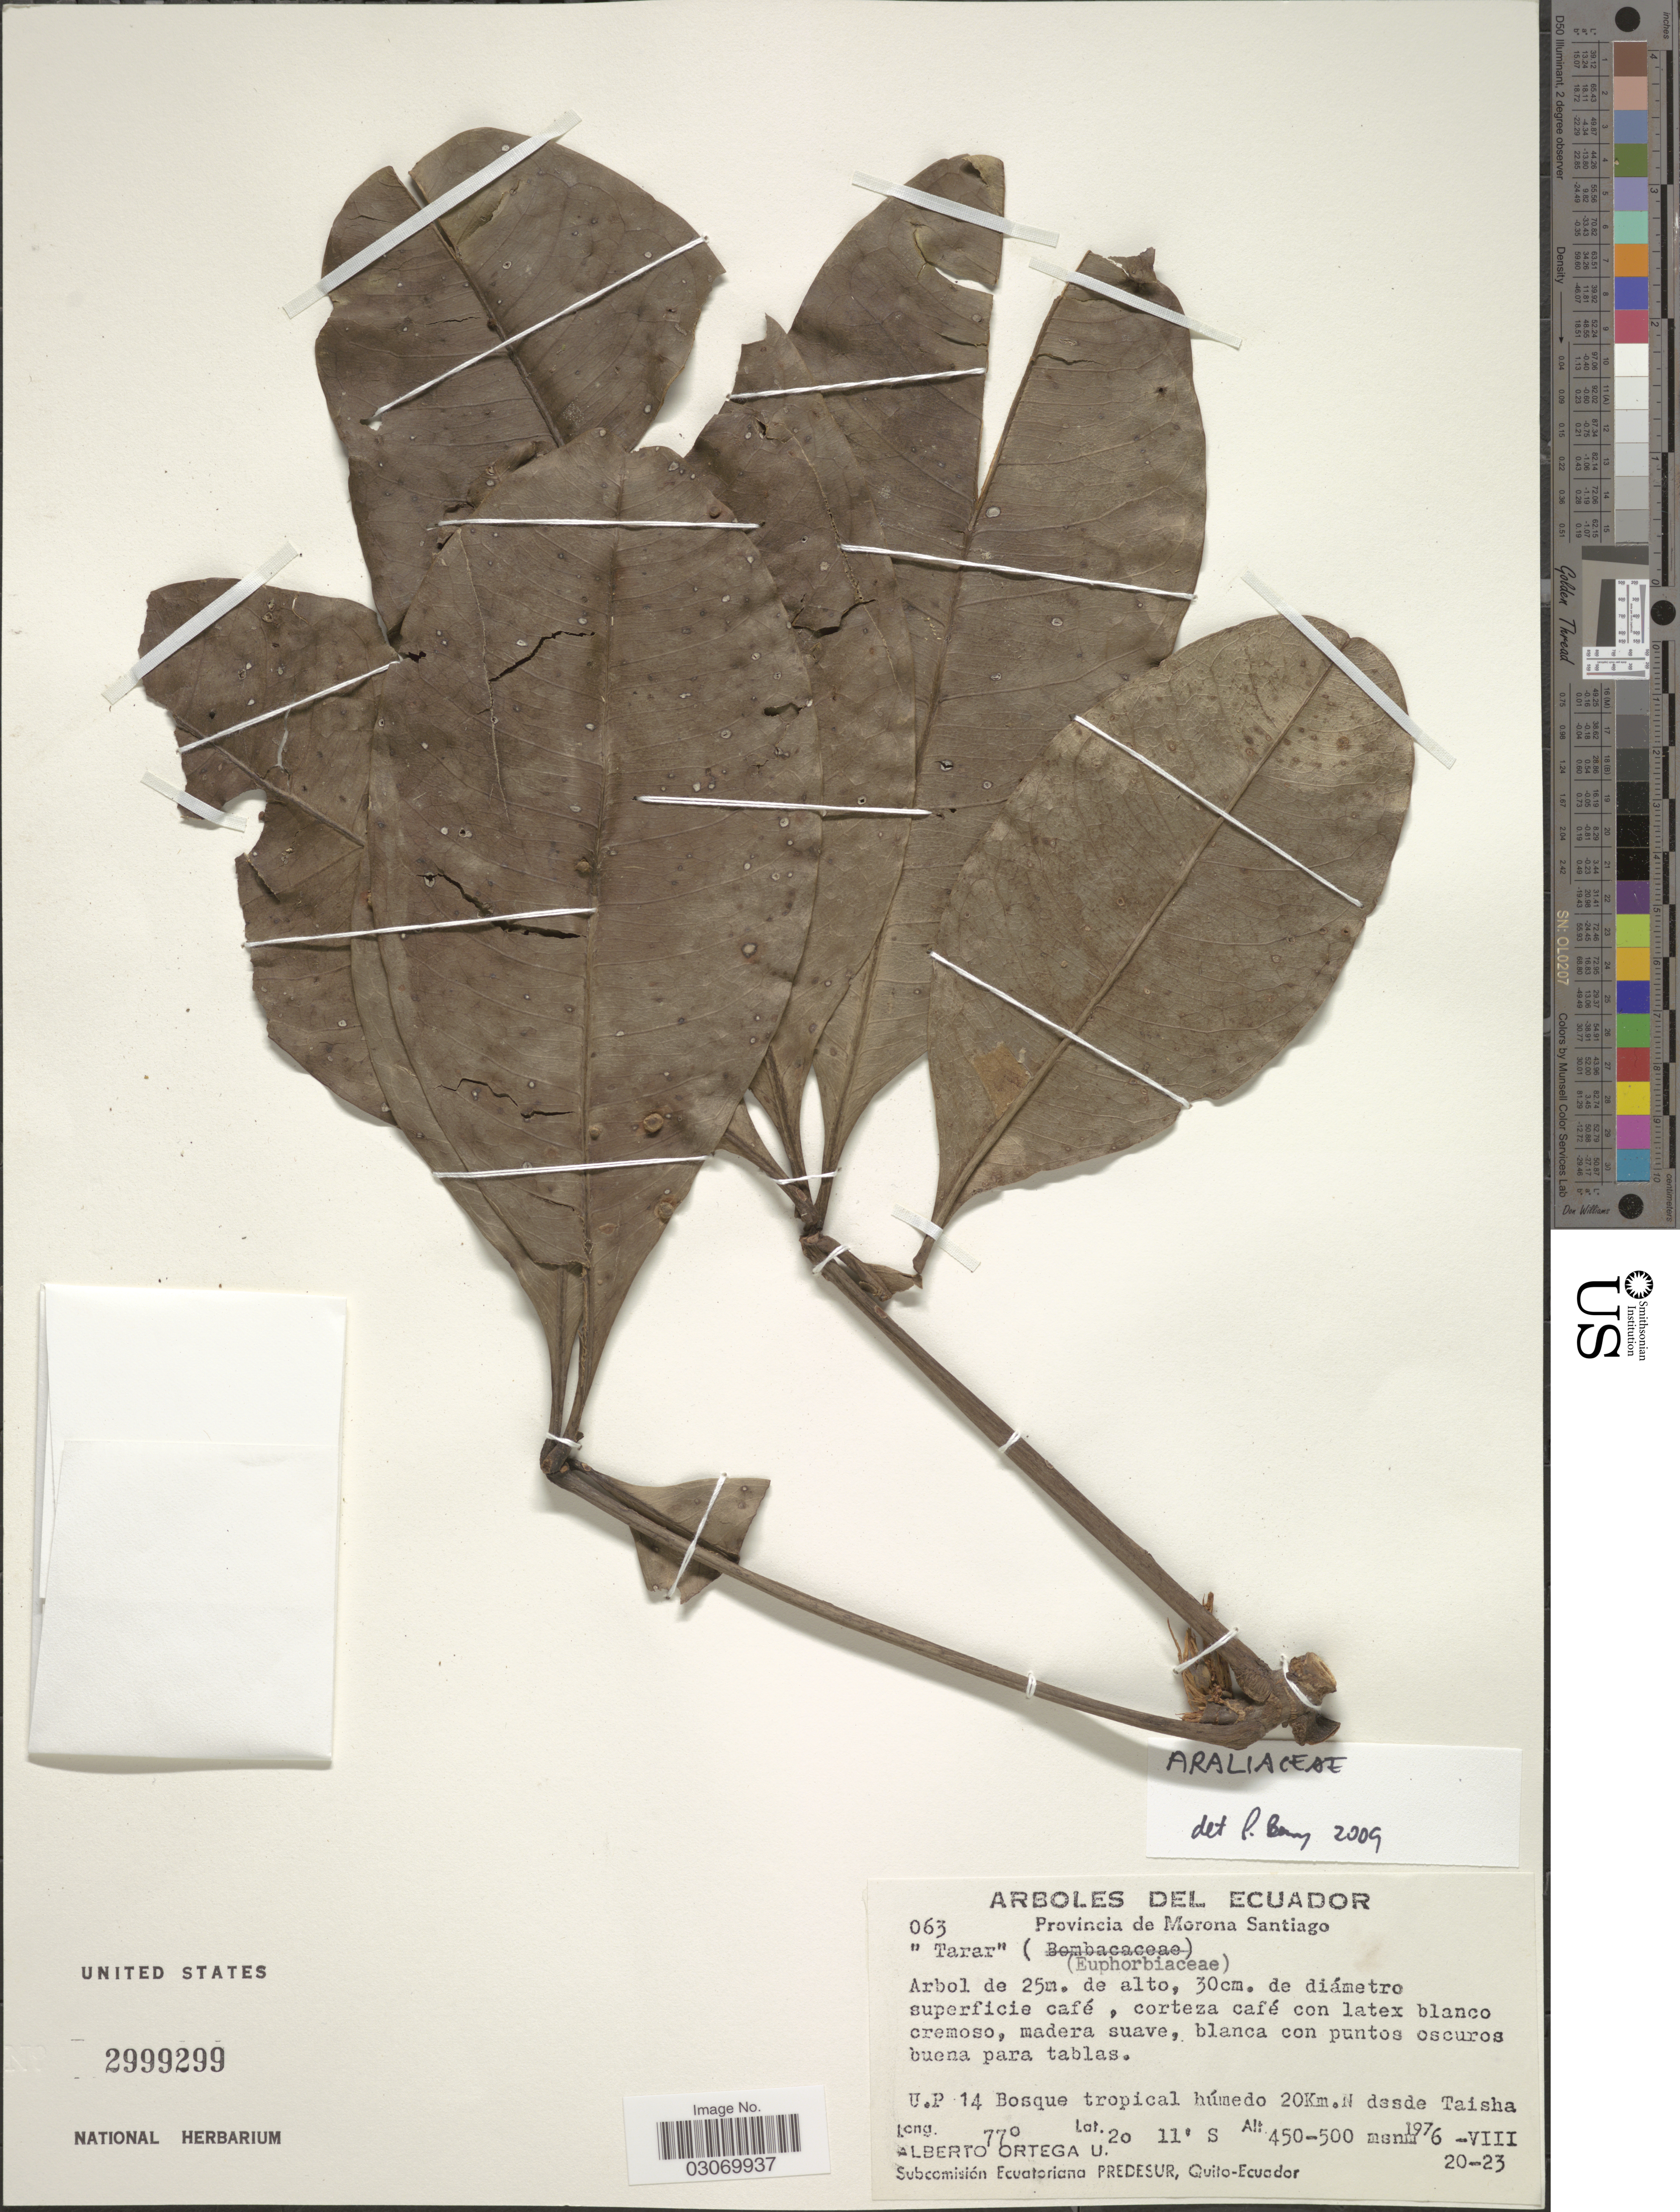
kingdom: Plantae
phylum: Tracheophyta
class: Magnoliopsida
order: Apiales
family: Araliaceae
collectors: A. T. Ortega U.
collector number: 063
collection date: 1976-08-20/1976-08-23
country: Ecuador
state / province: Morona-Santiago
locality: U.P. 14 Bosque tropical húmedo 20Km. N desde Taisha.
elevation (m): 450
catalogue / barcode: US 2999299